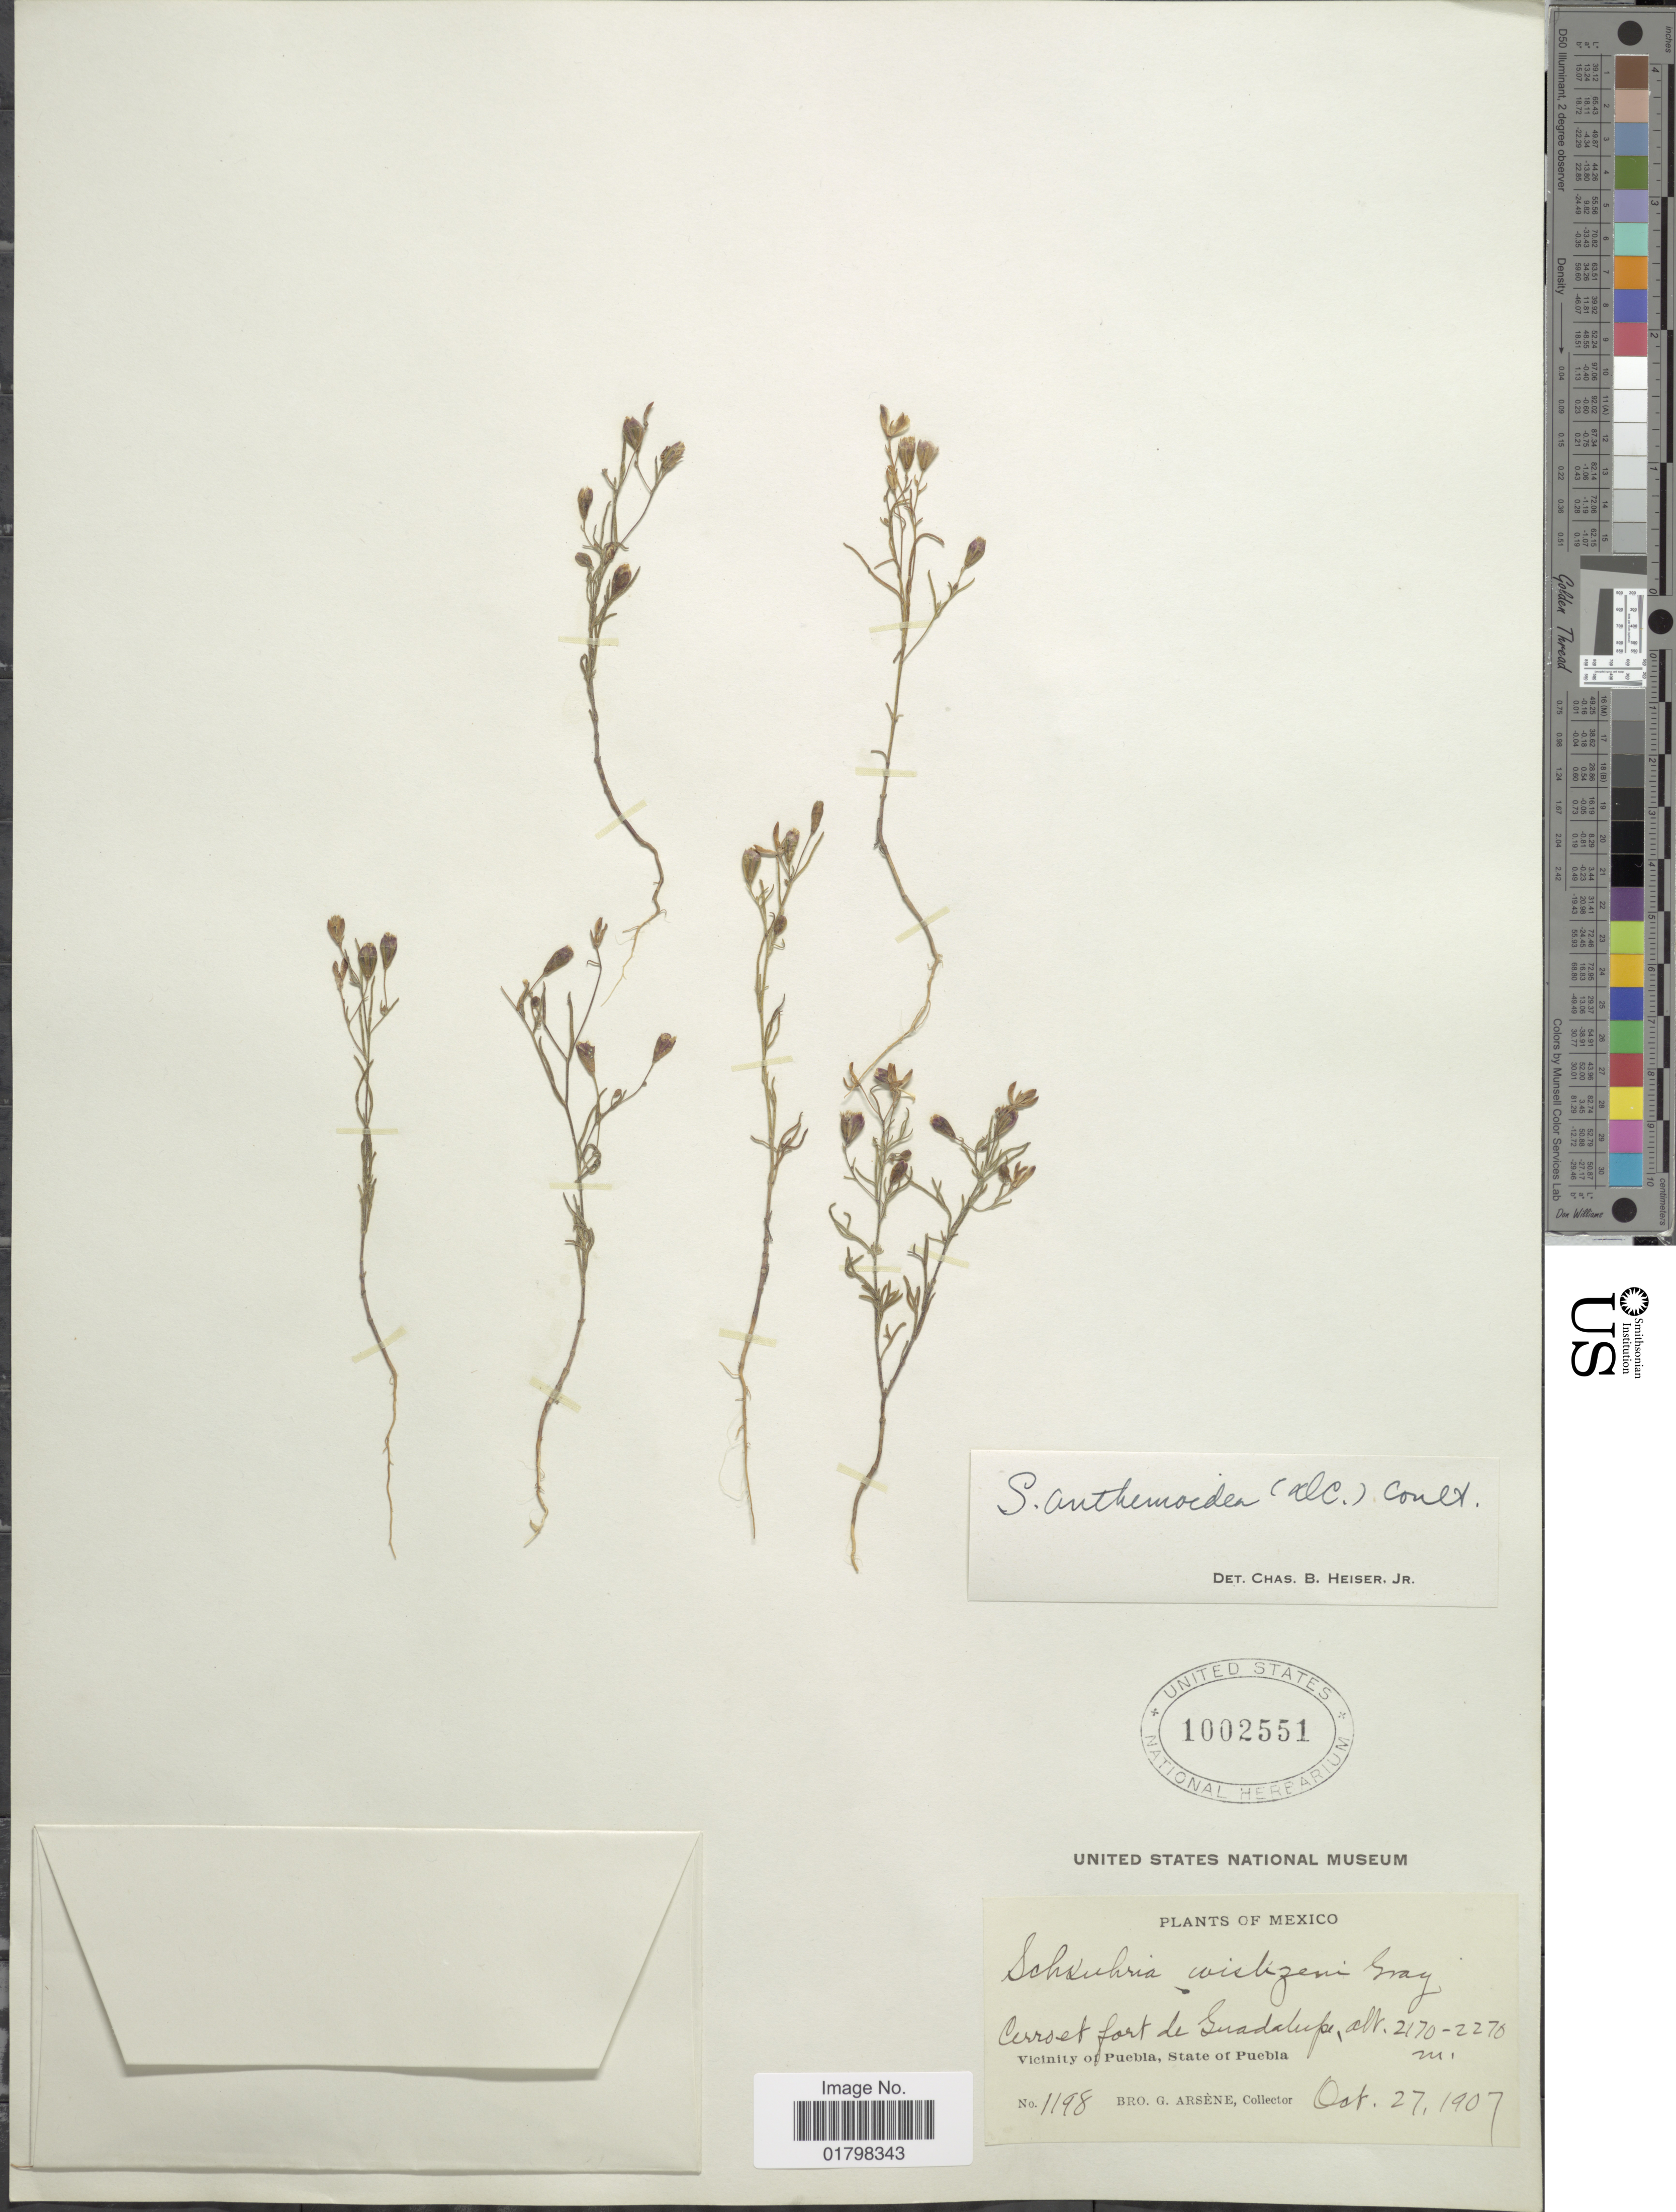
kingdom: Plantae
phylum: Tracheophyta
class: Magnoliopsida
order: Asterales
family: Asteraceae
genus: Schkuhria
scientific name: Schkuhria wislizeni var. frustrata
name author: S.F. Blake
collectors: Bro. G. Arsène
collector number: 1198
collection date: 1907-10-27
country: Mexico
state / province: Puebla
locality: Cerro et fort de Guadalupe, vicinity of Puebla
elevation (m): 2170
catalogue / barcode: US 1002551